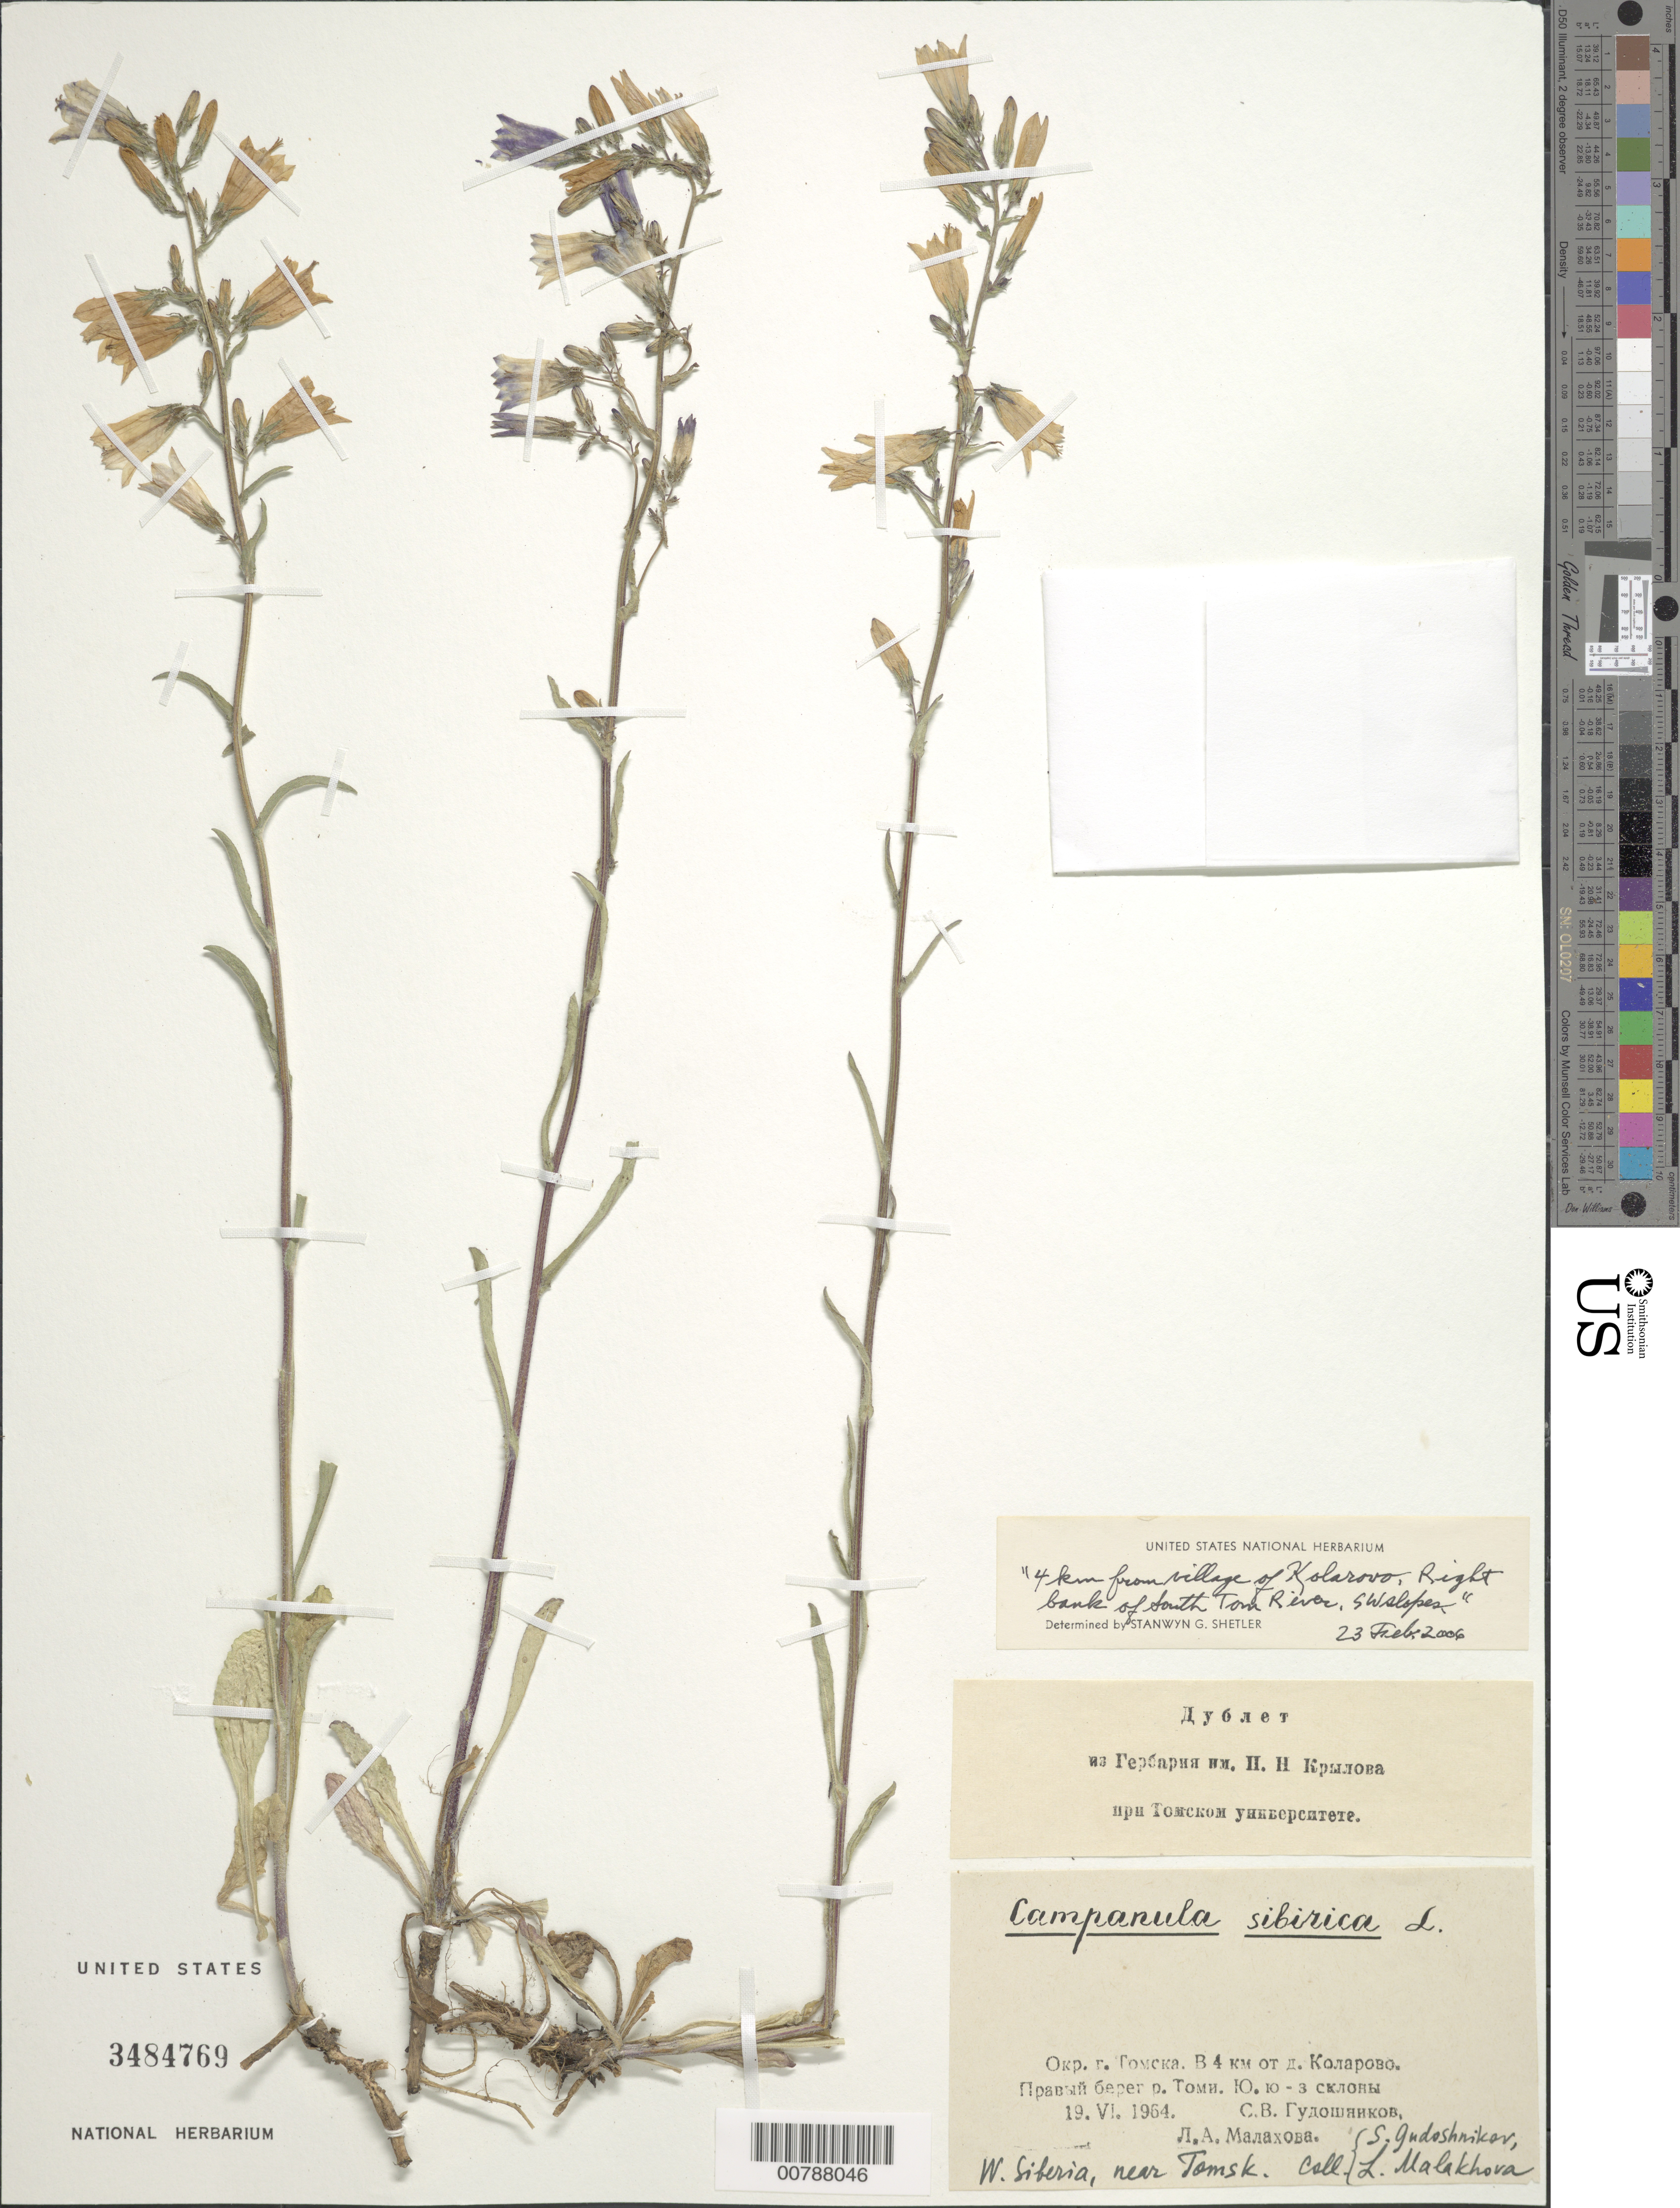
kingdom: Plantae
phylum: Tracheophyta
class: Magnoliopsida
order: Asterales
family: Campanulaceae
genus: Campanula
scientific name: Campanula sibirica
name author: L.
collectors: S. Gudoshnikov & L. Malakhova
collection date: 1964-06-19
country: Russian Federation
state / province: Tomsk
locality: W. Siberia, near Tomsk. 4 km from village of Kolarova, right bank of South Tom River, SW slopes.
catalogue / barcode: US 3484769